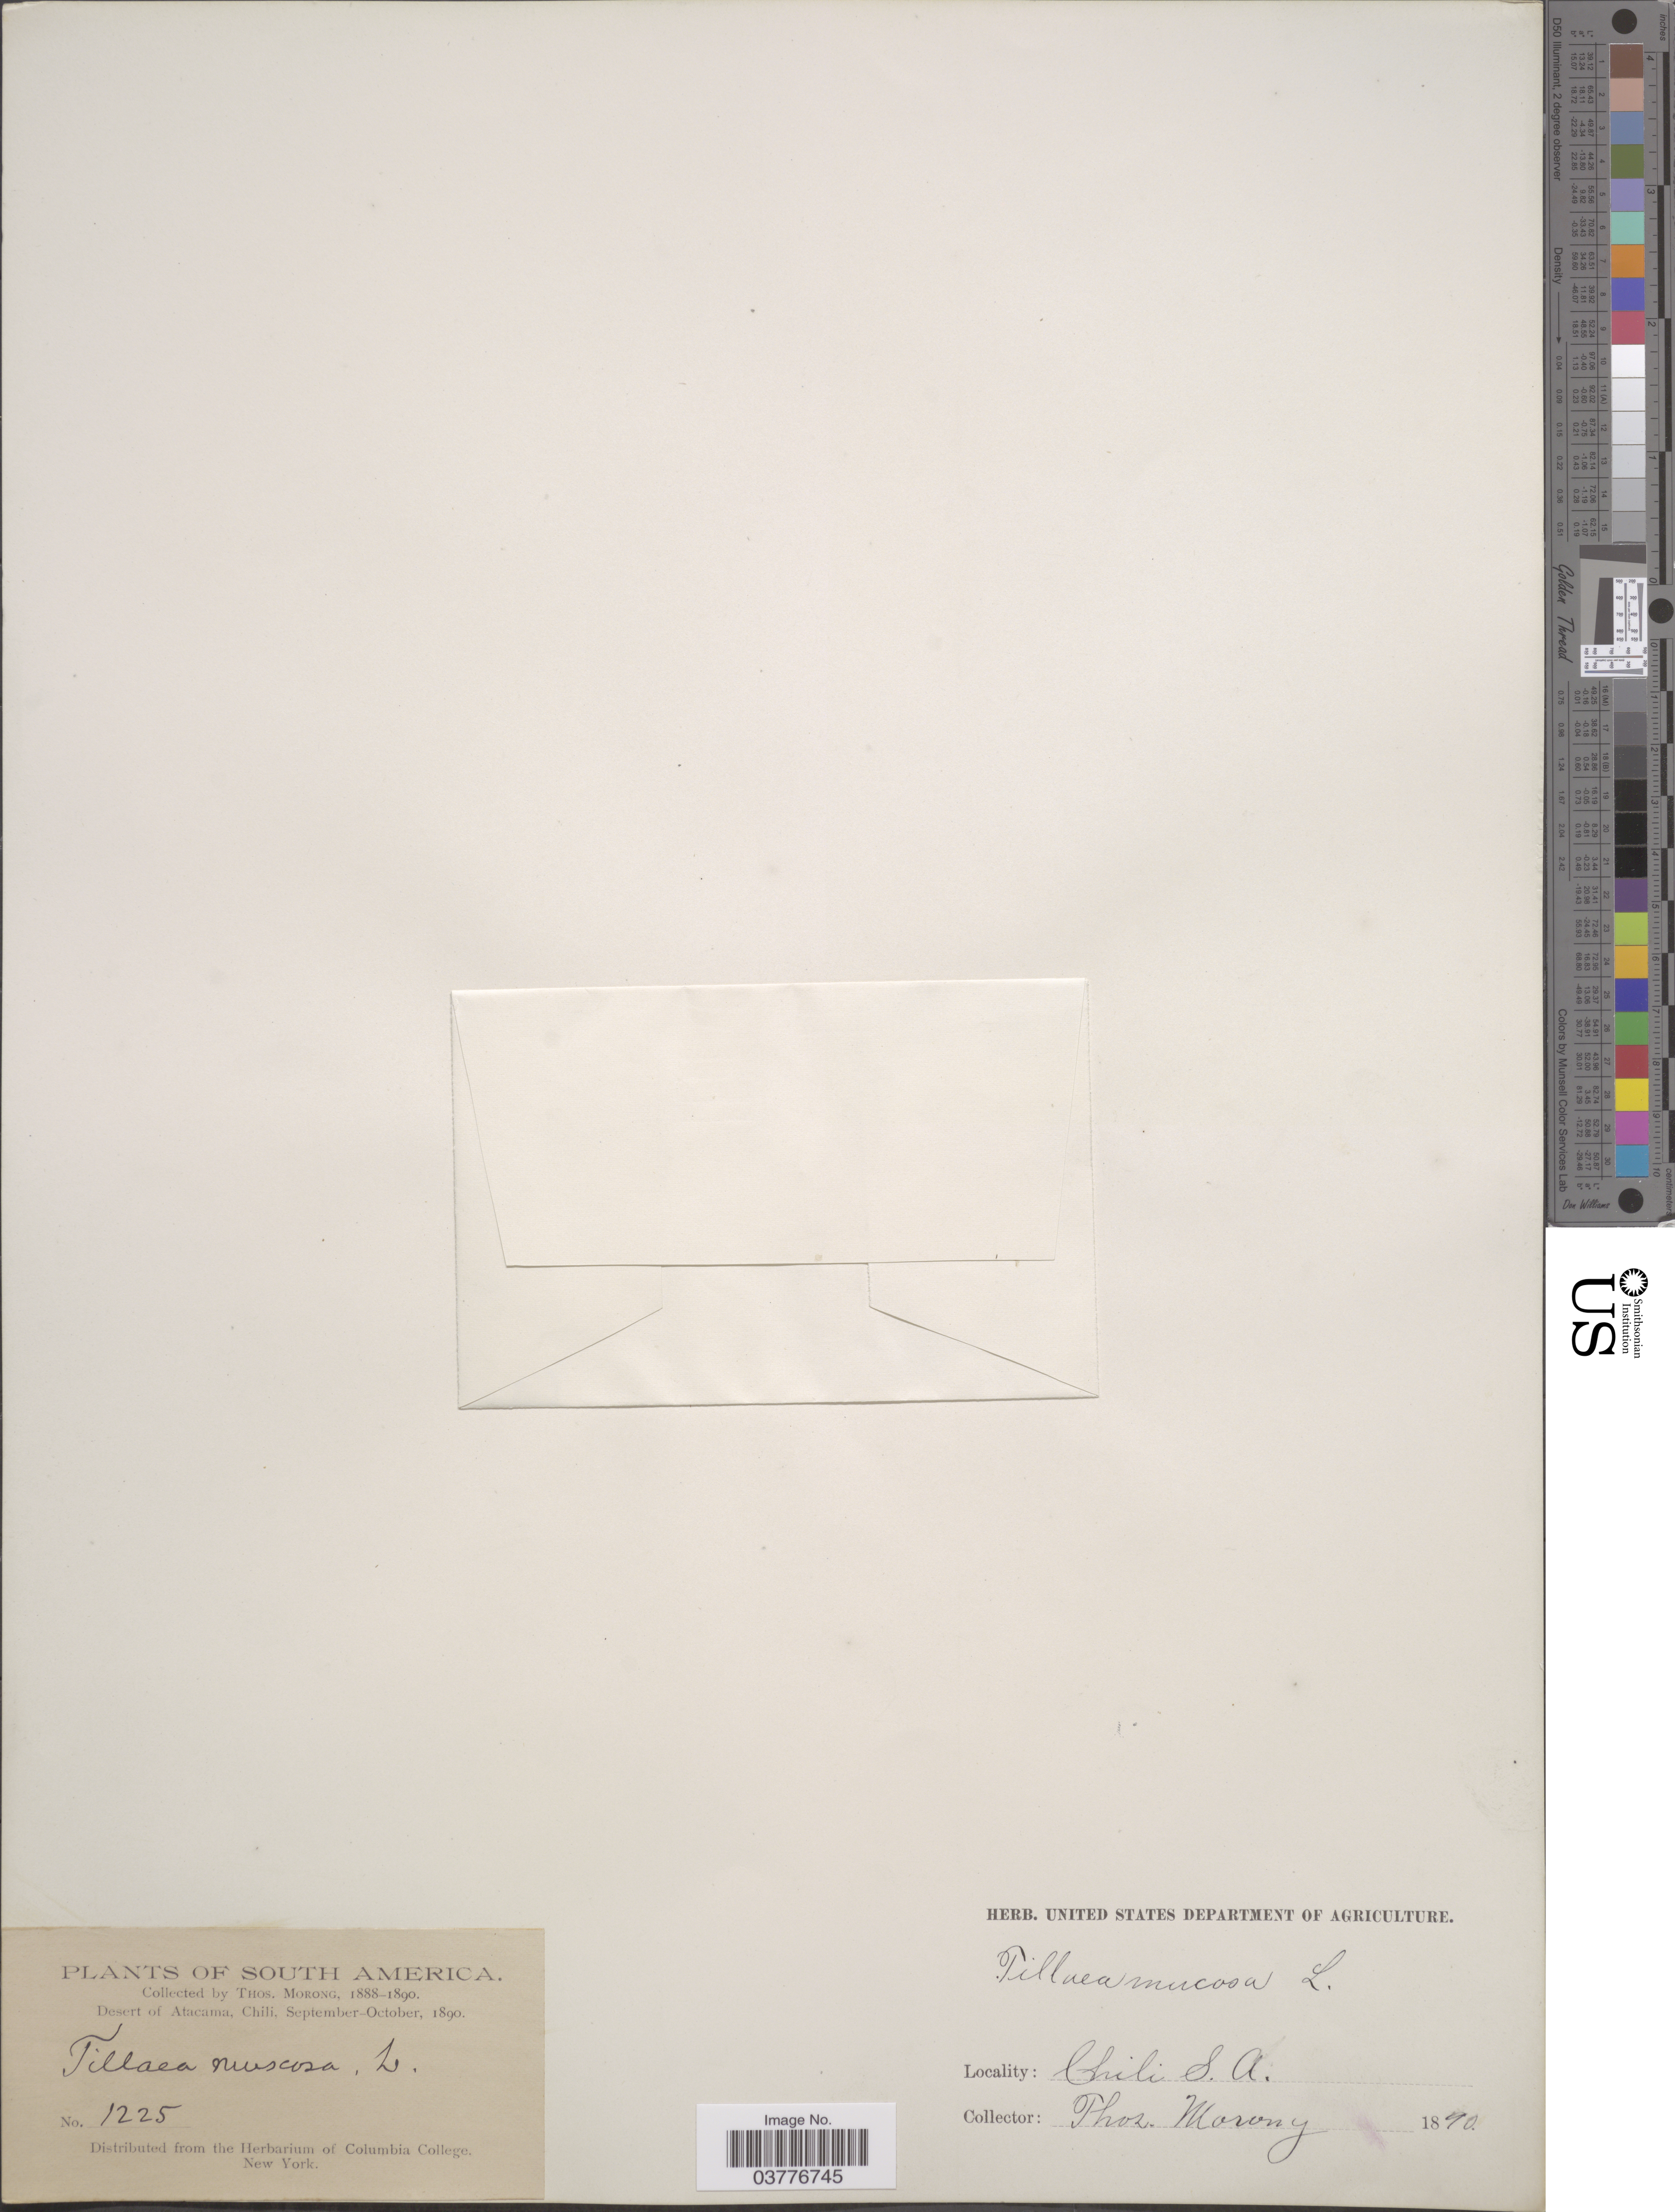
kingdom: Plantae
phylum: Tracheophyta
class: Magnoliopsida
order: Saxifragales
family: Crassulaceae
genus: Crassula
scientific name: Crassula tillaea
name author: Lest.-Garl.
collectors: ex herb. T. Morong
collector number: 1225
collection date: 1890-09/1890-10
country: Chile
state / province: Atacama (III)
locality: Desert of Atacama.